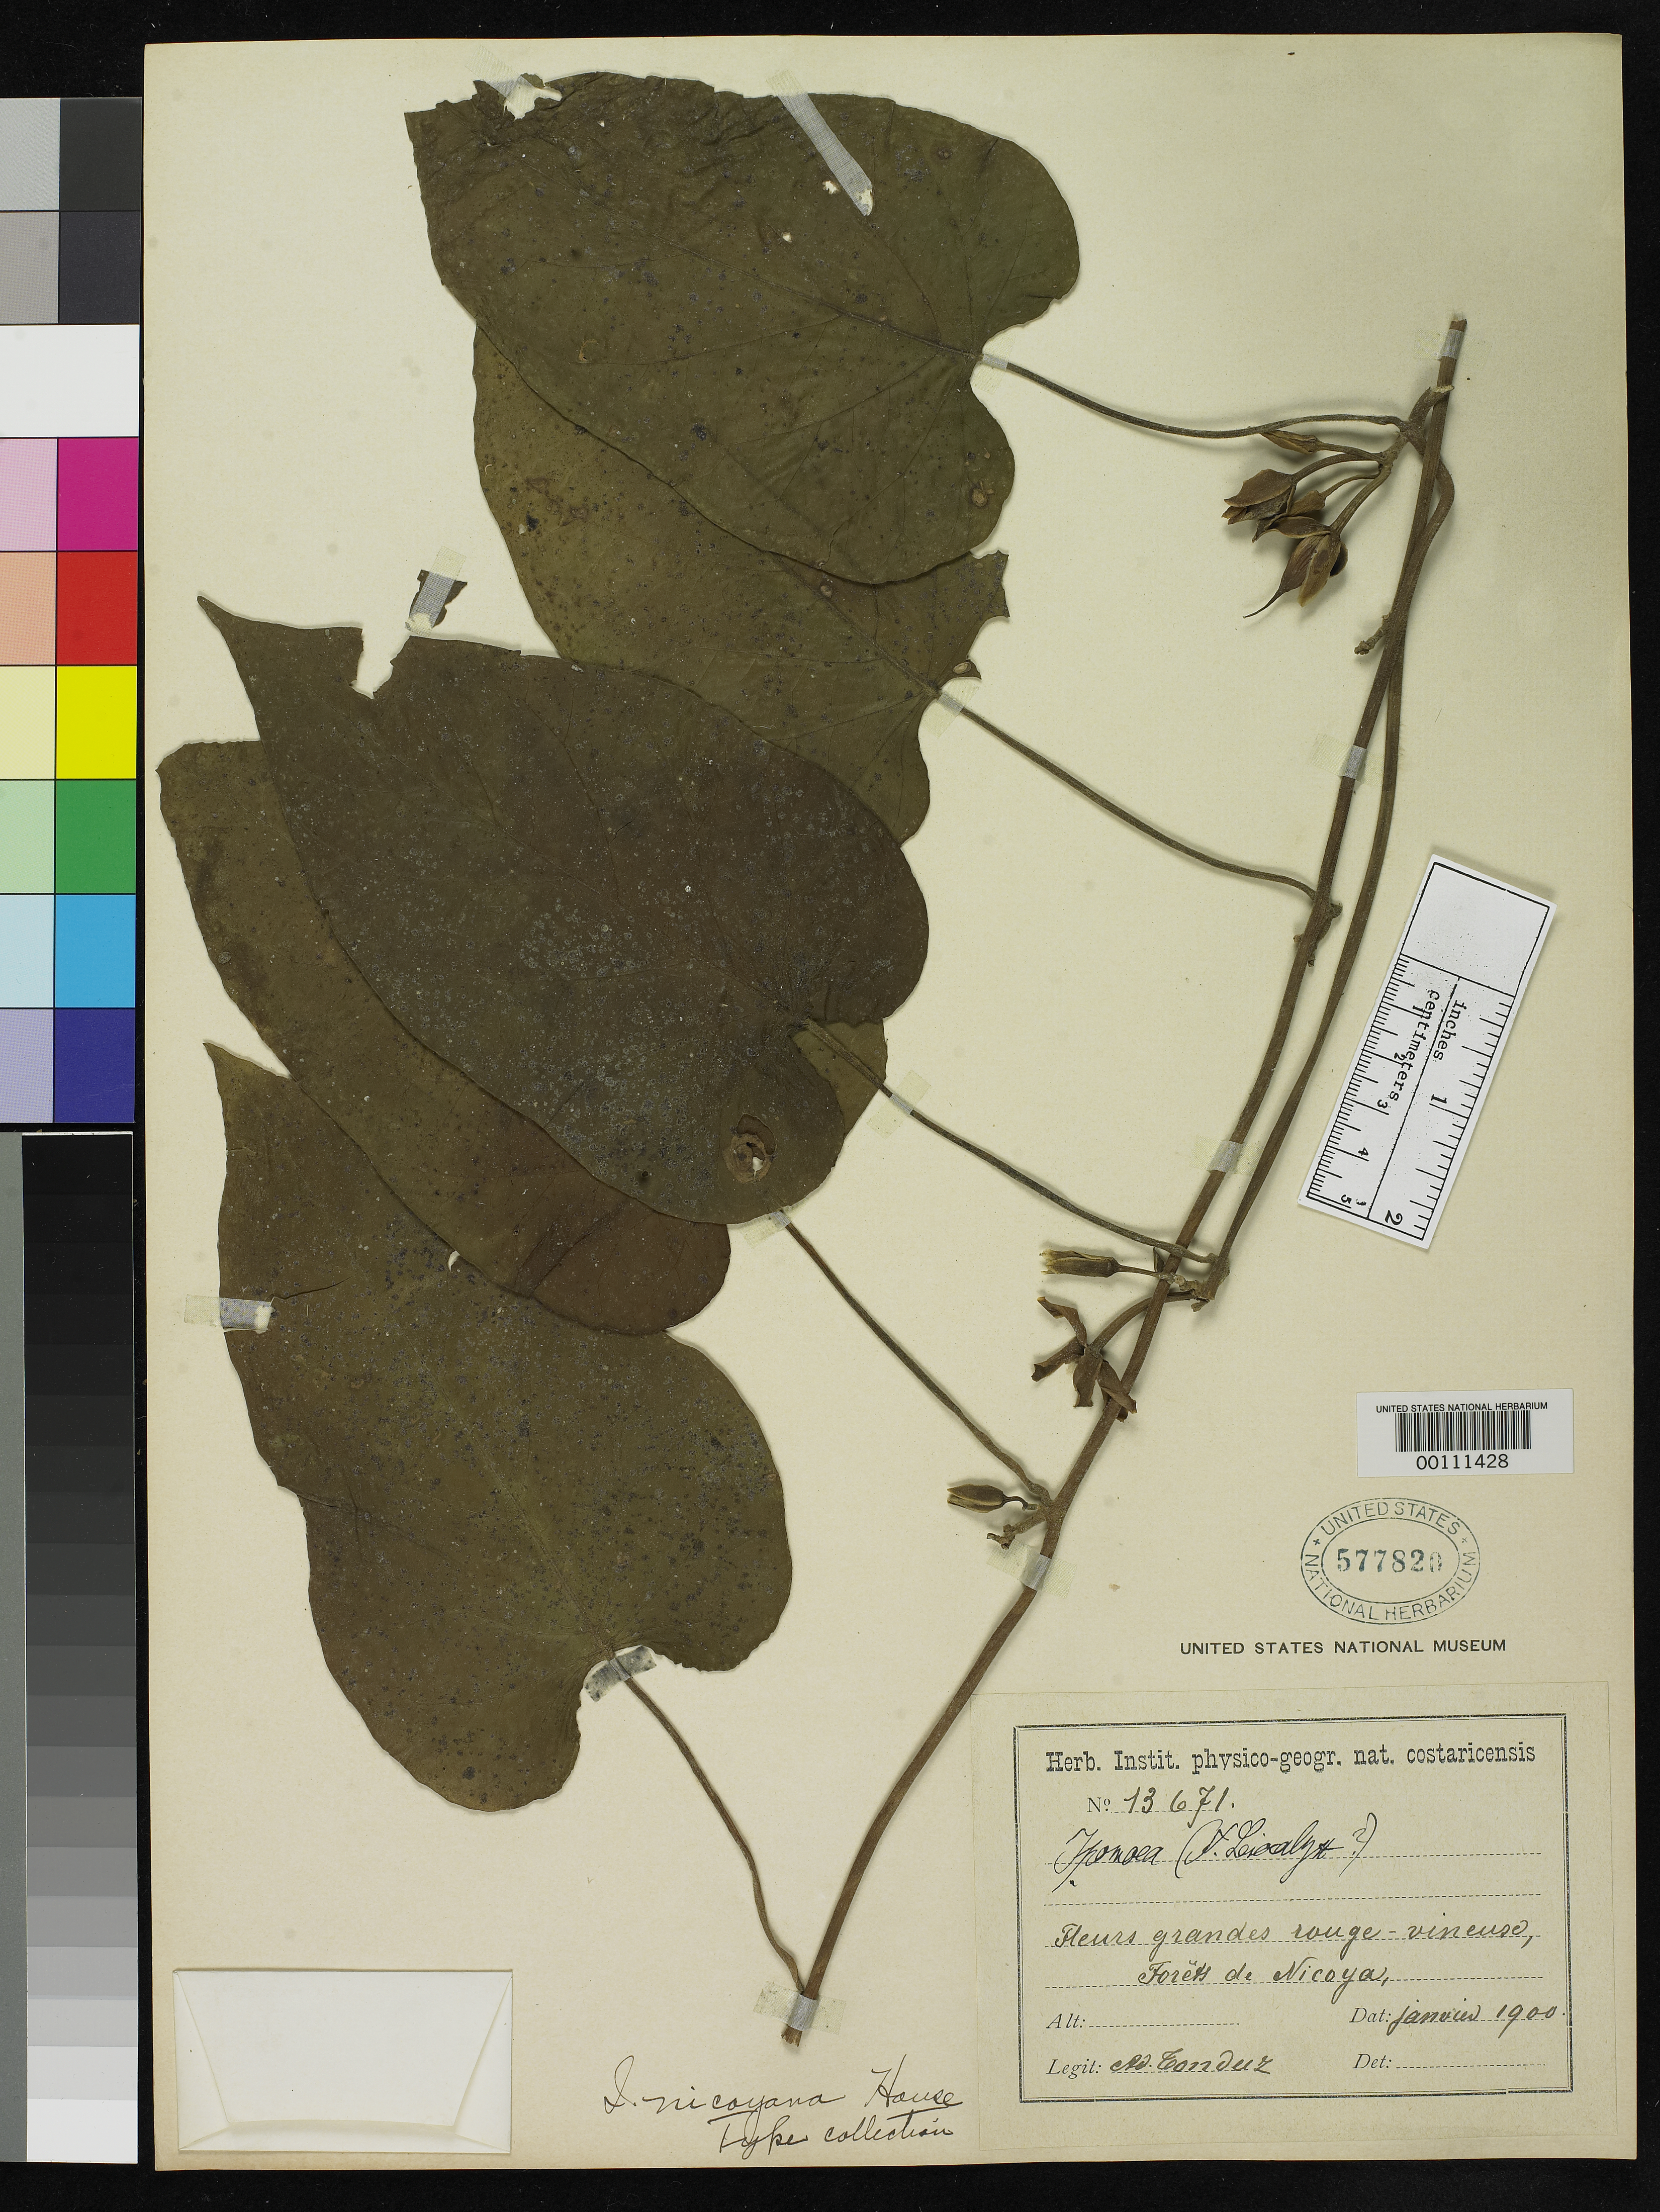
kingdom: Plantae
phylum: Tracheophyta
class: Magnoliopsida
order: Solanales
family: Convolvulaceae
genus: Ipomoea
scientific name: Ipomoea nicoyana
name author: House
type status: Isotype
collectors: A. Tonduz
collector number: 13671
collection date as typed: Jan 1900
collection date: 1900-01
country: Costa Rica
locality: Near Nicoya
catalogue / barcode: US 577820